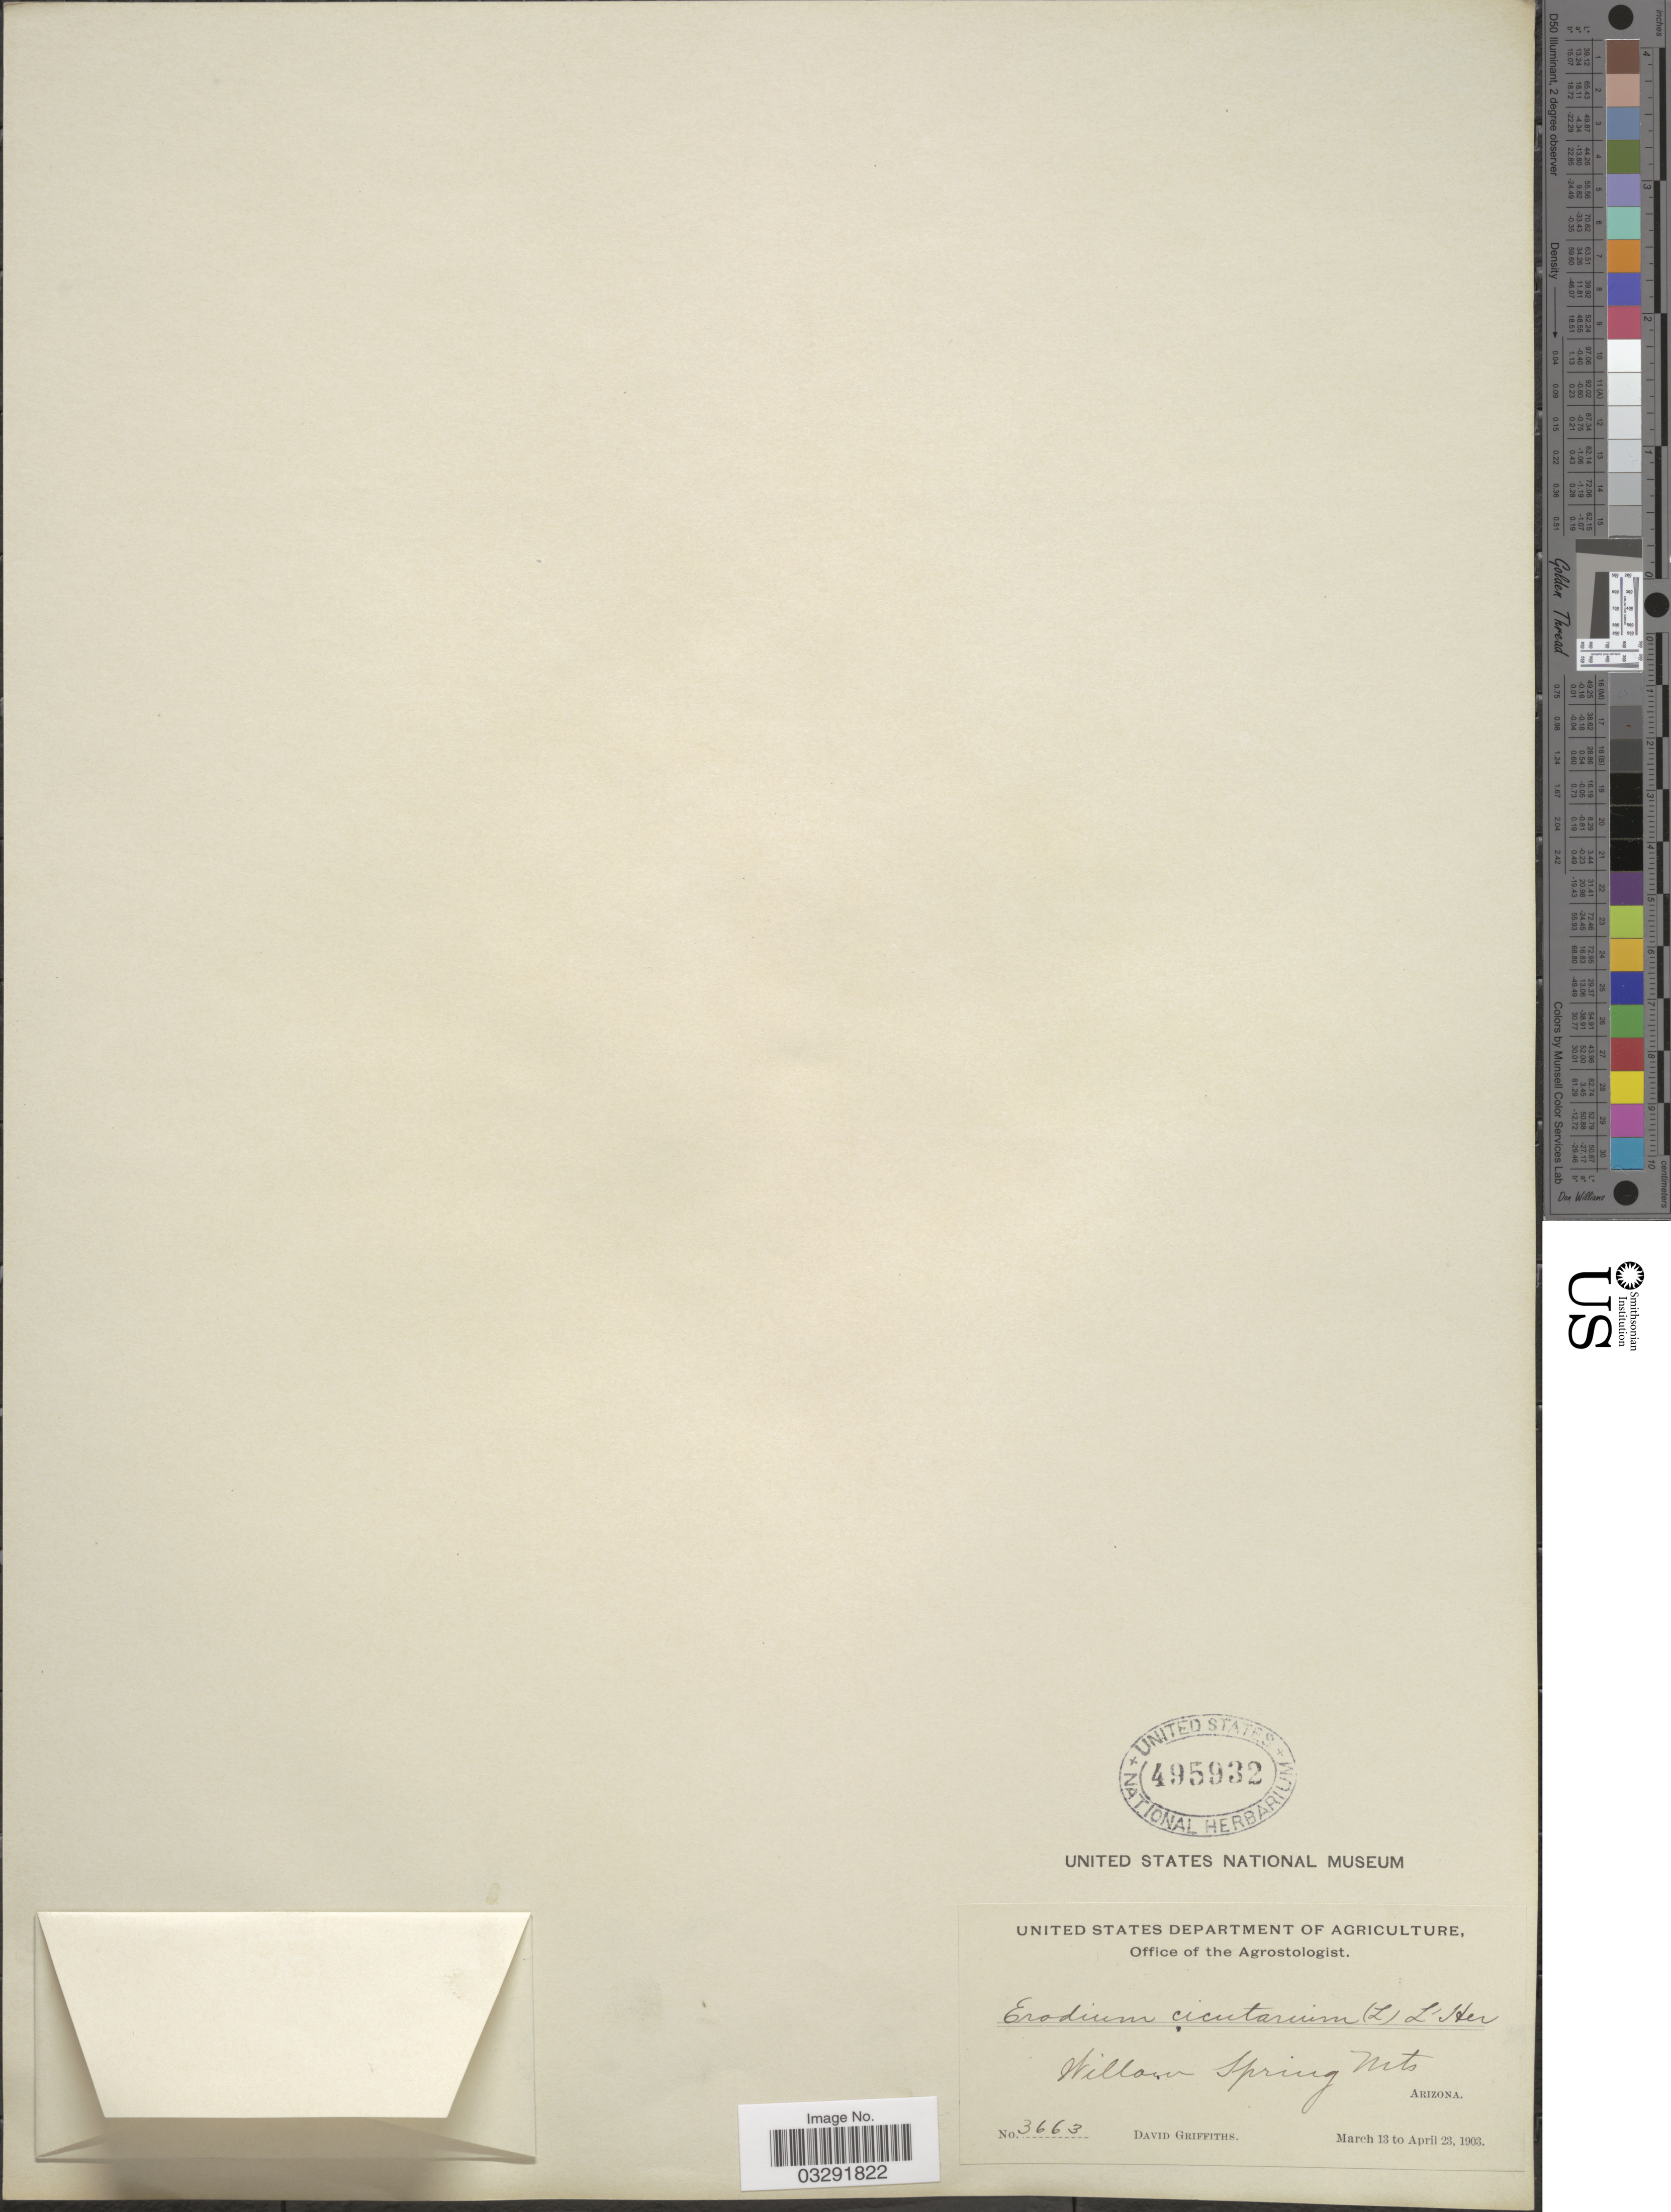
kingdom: Plantae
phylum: Tracheophyta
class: Magnoliopsida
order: Geraniales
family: Geraniaceae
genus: Erodium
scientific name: Erodium cicutarium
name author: (L.) L'Hér.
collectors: D. Griffiths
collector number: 3663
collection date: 1903-03-13/1903-04-23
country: United States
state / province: Arizona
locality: Willow Spring Mts.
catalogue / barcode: US 495932